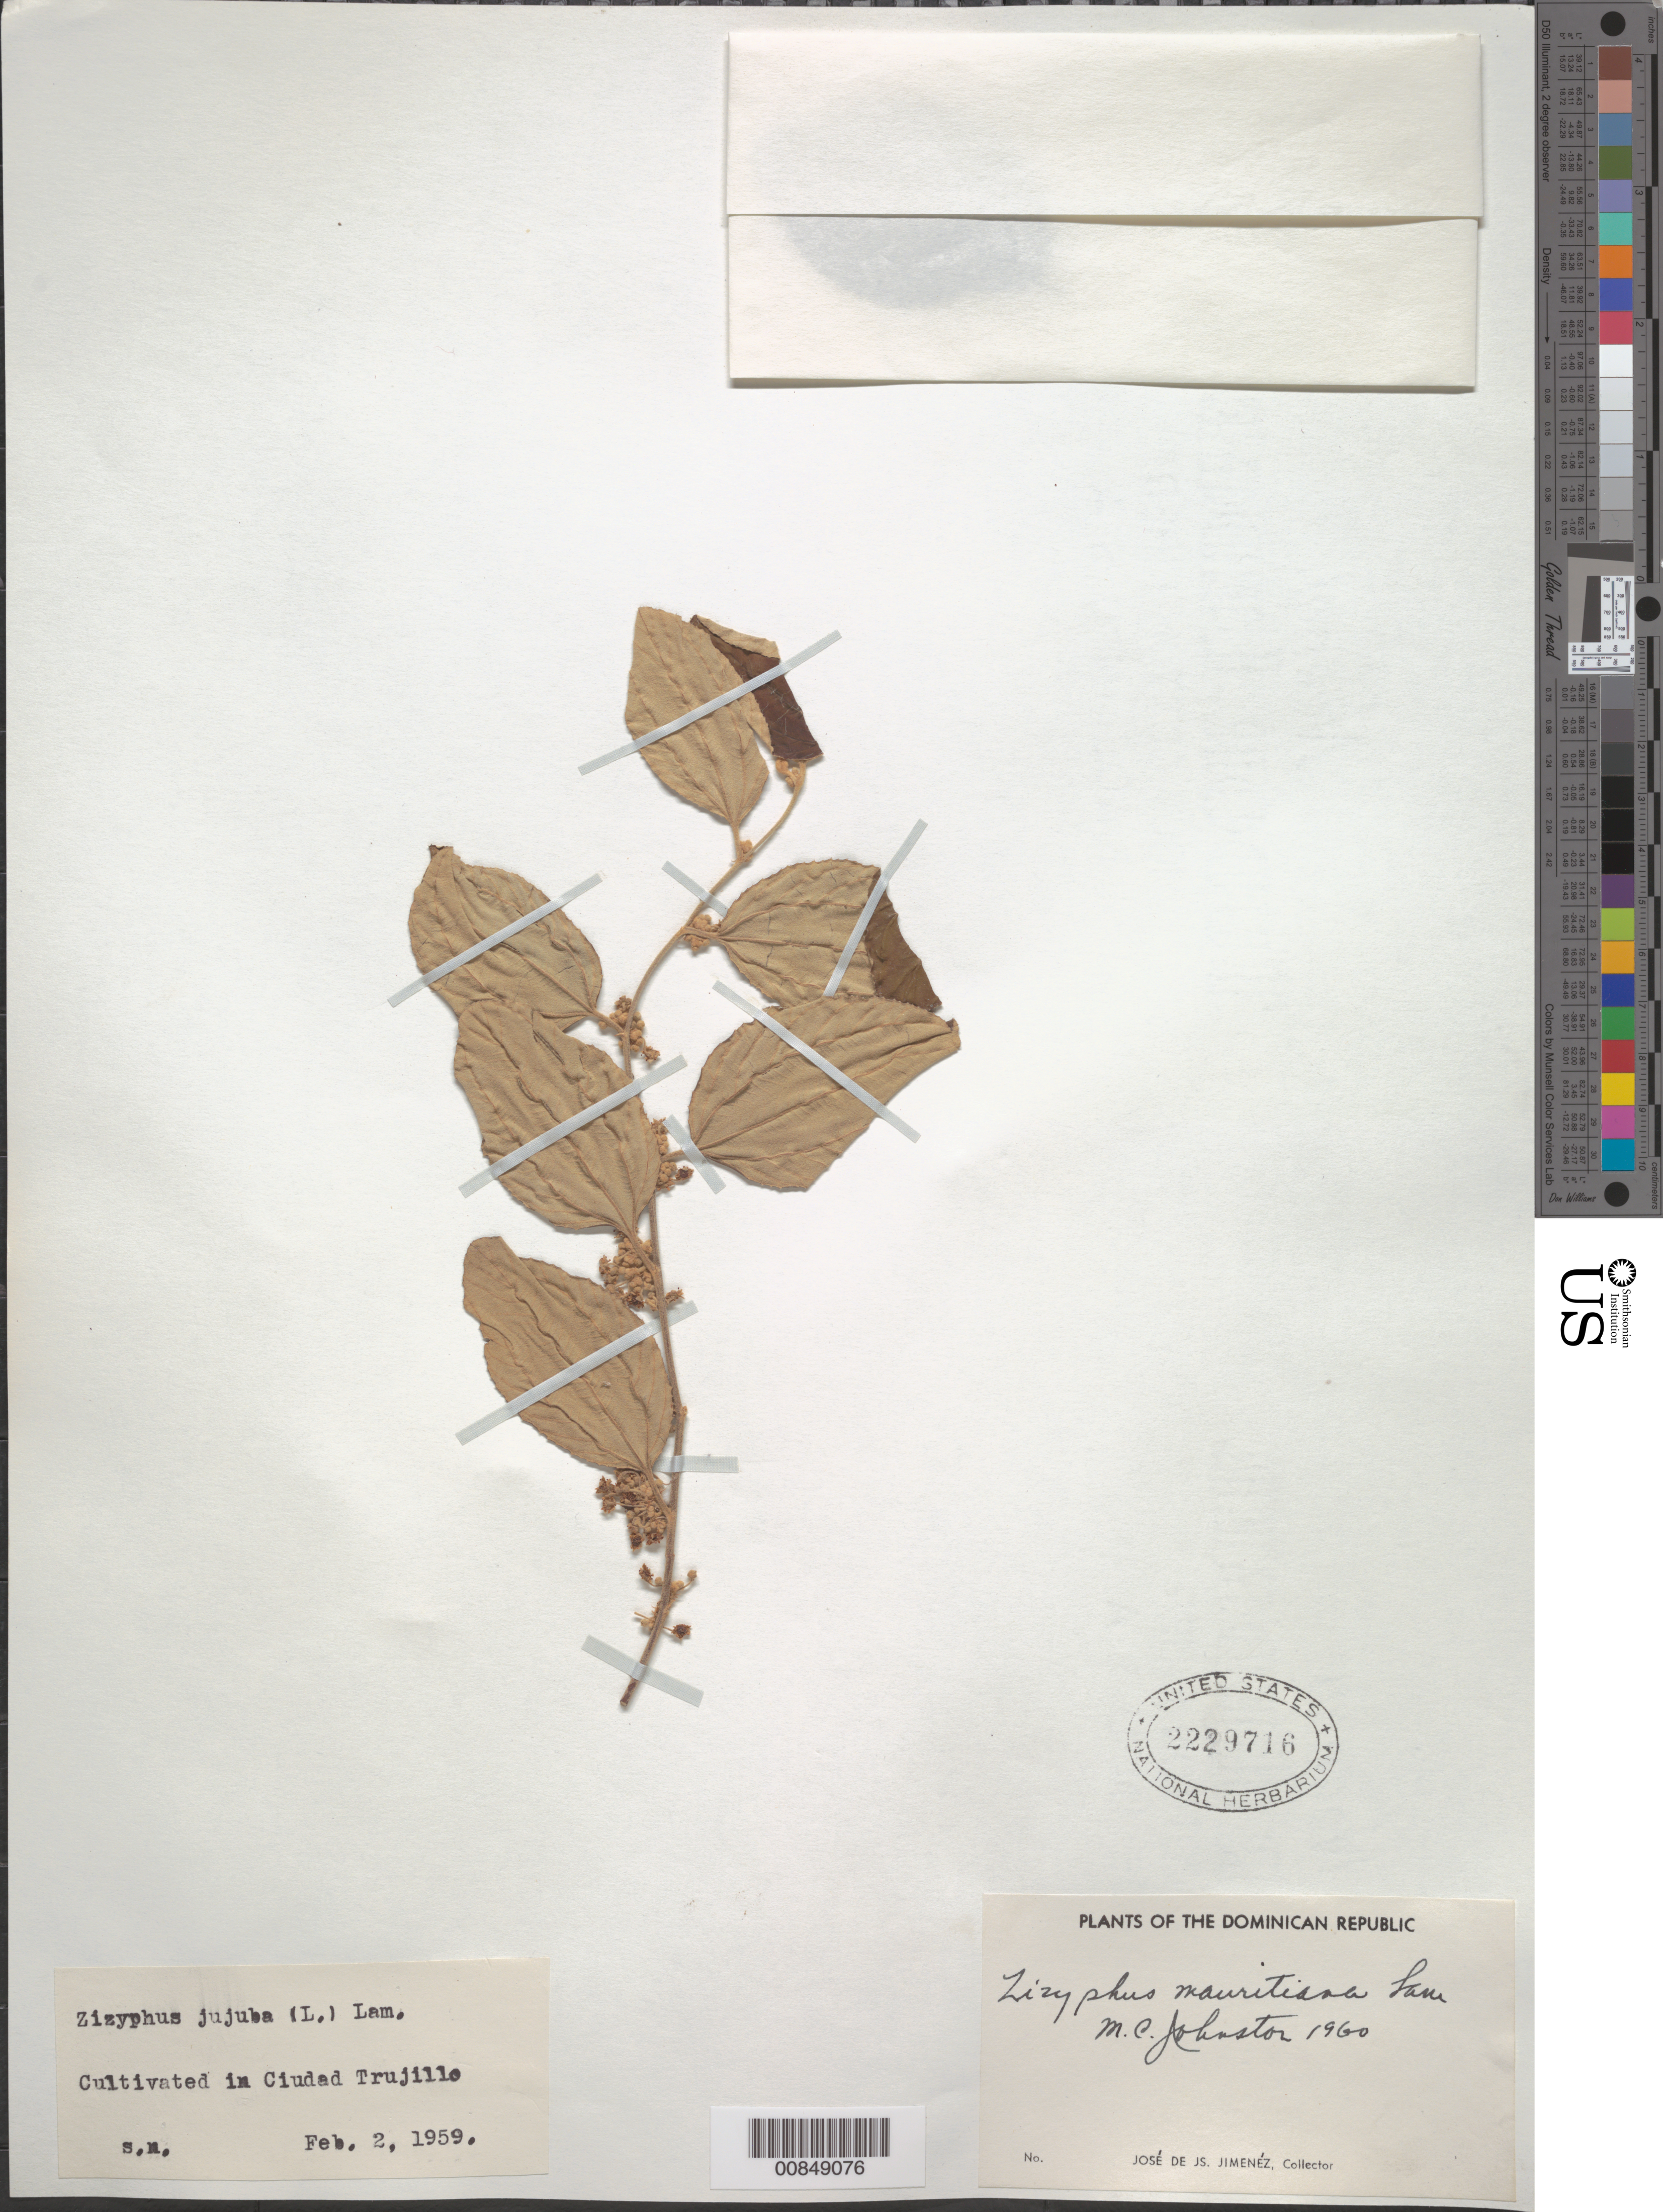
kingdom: Plantae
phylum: Tracheophyta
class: Magnoliopsida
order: Rosales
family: Rhamnaceae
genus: Ziziphus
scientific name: Ziziphus mauritiana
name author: Lam.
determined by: Johnston, Marshall C.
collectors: J. J. Jiménez Almonte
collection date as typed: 02 Feb 1956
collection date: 1956-02-02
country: Dominican Republic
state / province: Distrito Nacional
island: Hispaniola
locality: Santo Domingo City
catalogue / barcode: US 2229716